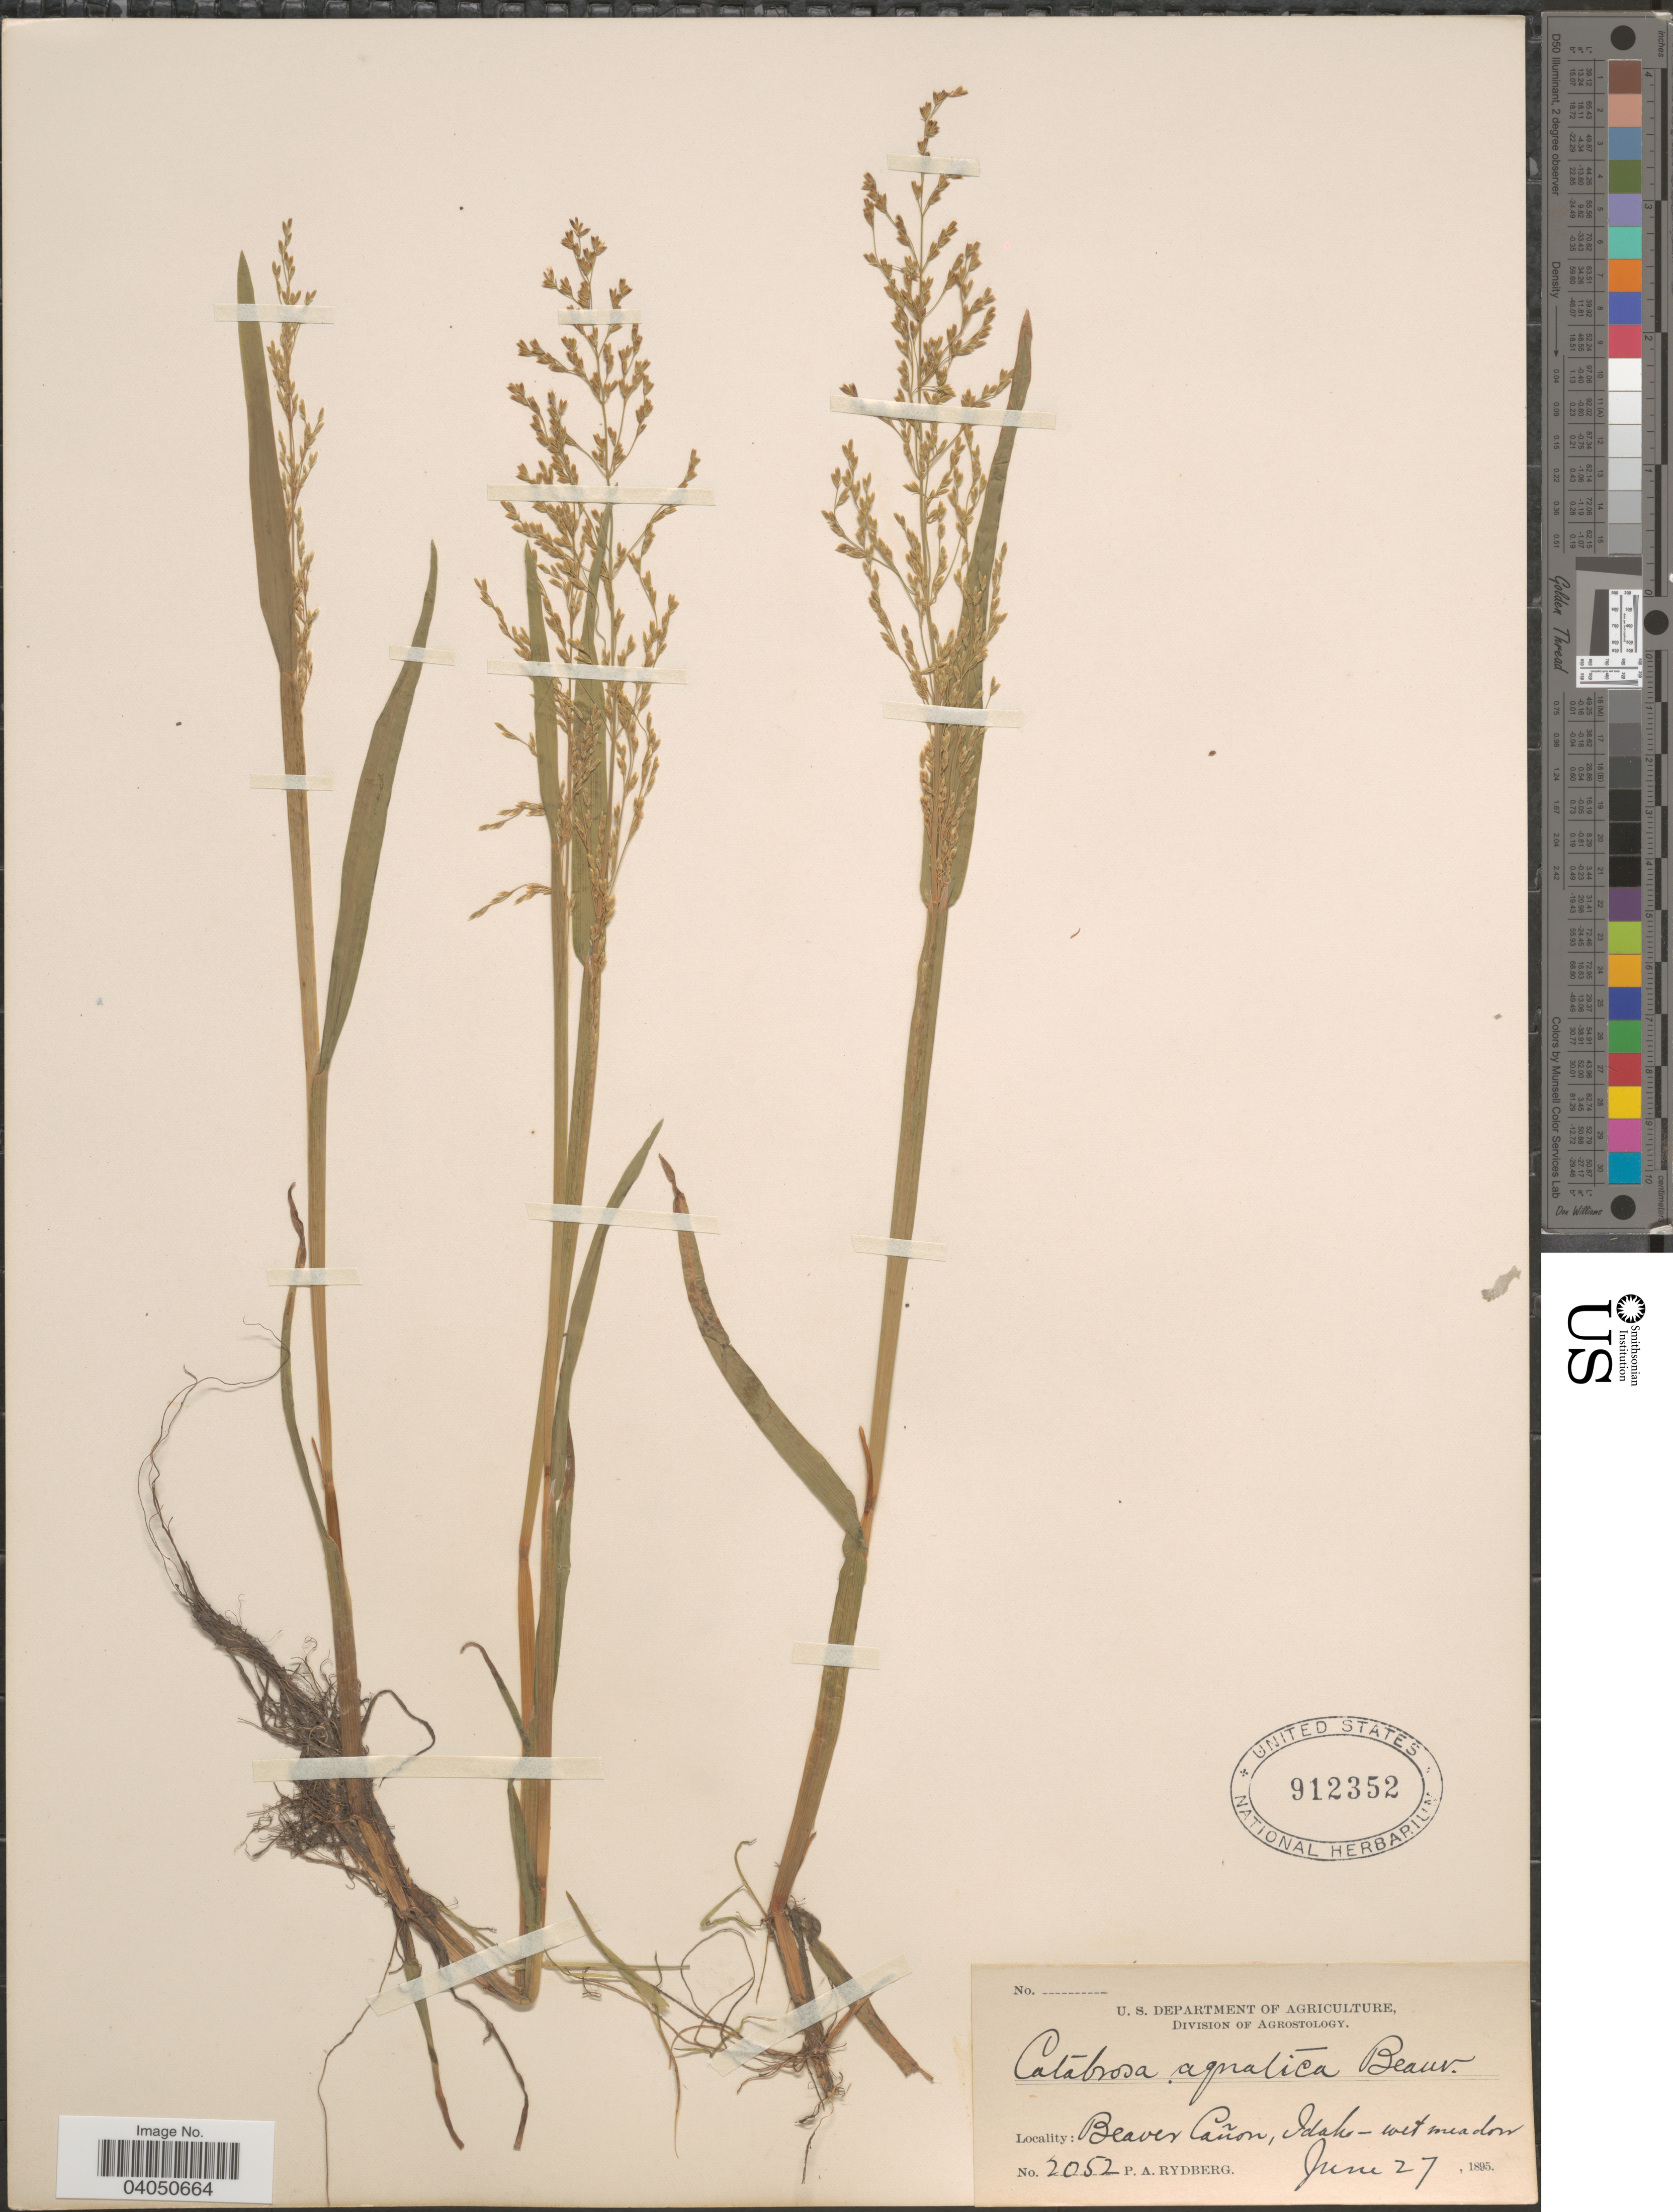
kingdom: Plantae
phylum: Tracheophyta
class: Liliopsida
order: Poales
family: Poaceae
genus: Catabrosa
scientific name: Catabrosa aquatica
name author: (L.) P. Beauv.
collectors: P. A. Rydberg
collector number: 2052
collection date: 1895-06-27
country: United States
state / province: Idaho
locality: Beaver Cañon.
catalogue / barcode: US 912352